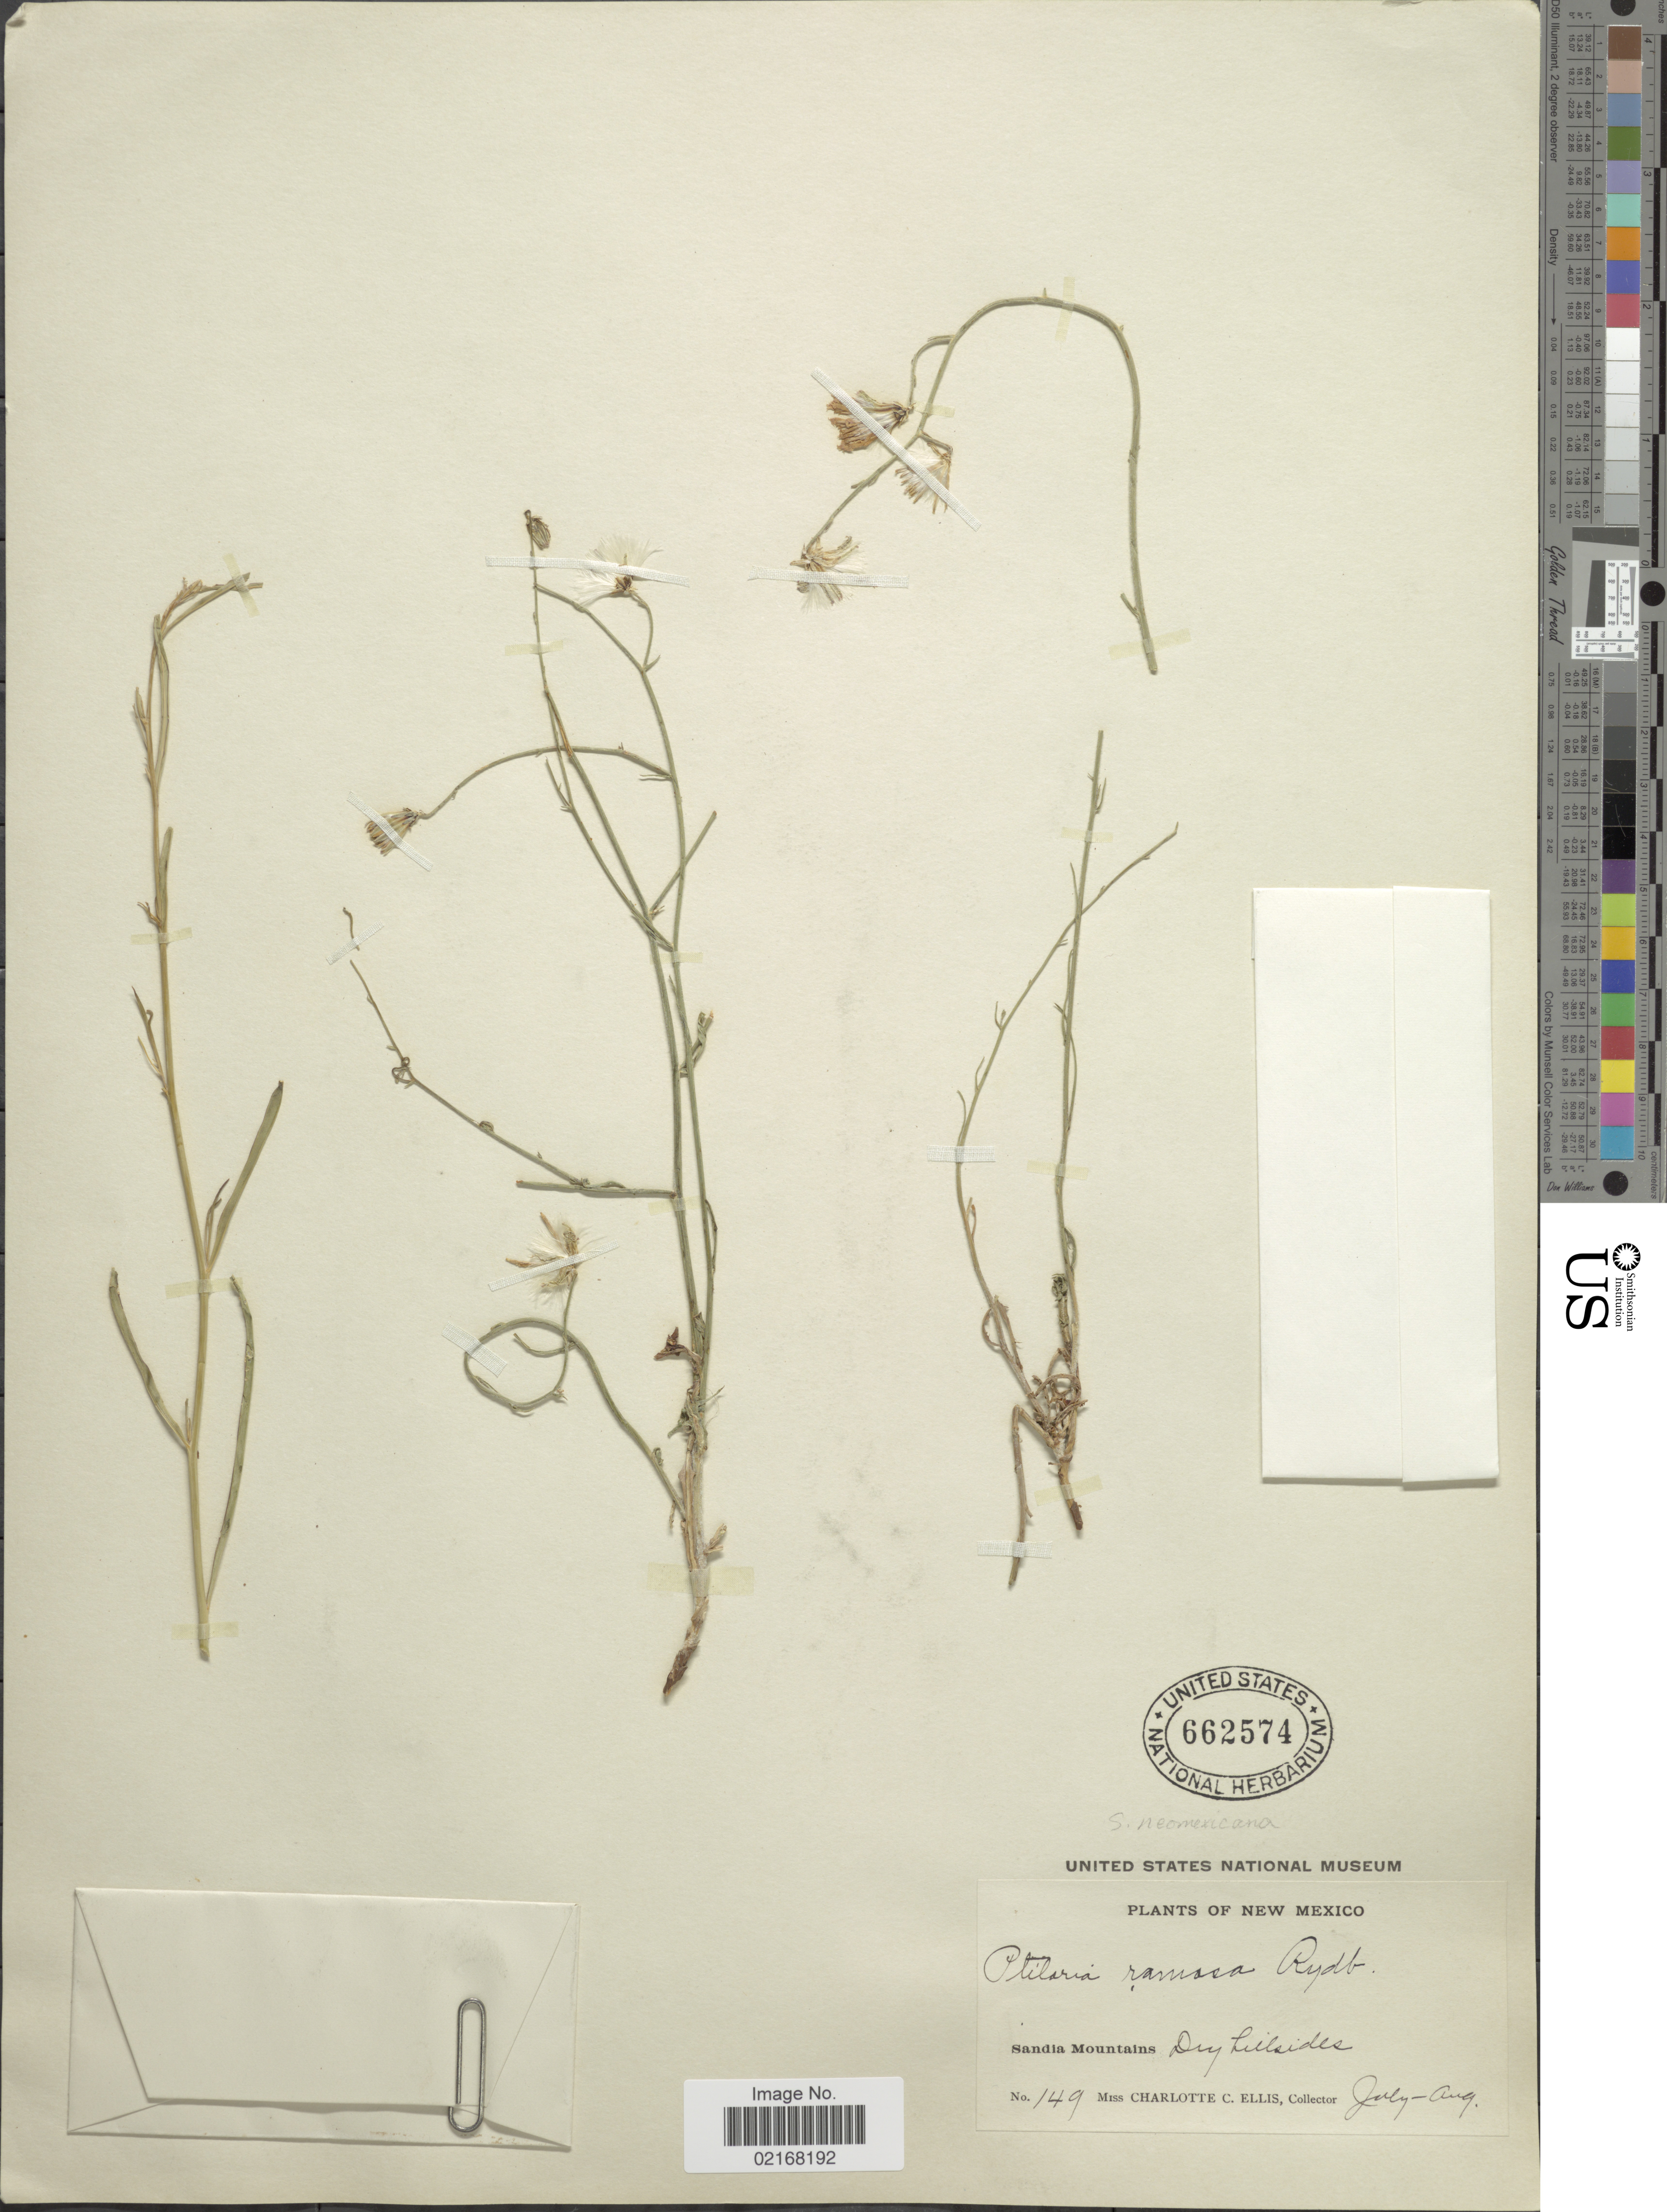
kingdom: Plantae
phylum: Tracheophyta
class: Magnoliopsida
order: Asterales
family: Asteraceae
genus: Stephanomeria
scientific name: Stephanomeria tenuifolia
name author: (Torr.) H.M. Hall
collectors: C. C. Ellis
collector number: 149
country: United States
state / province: New Mexico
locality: Sandia Mountains. Dry hillsides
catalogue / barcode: US 662574